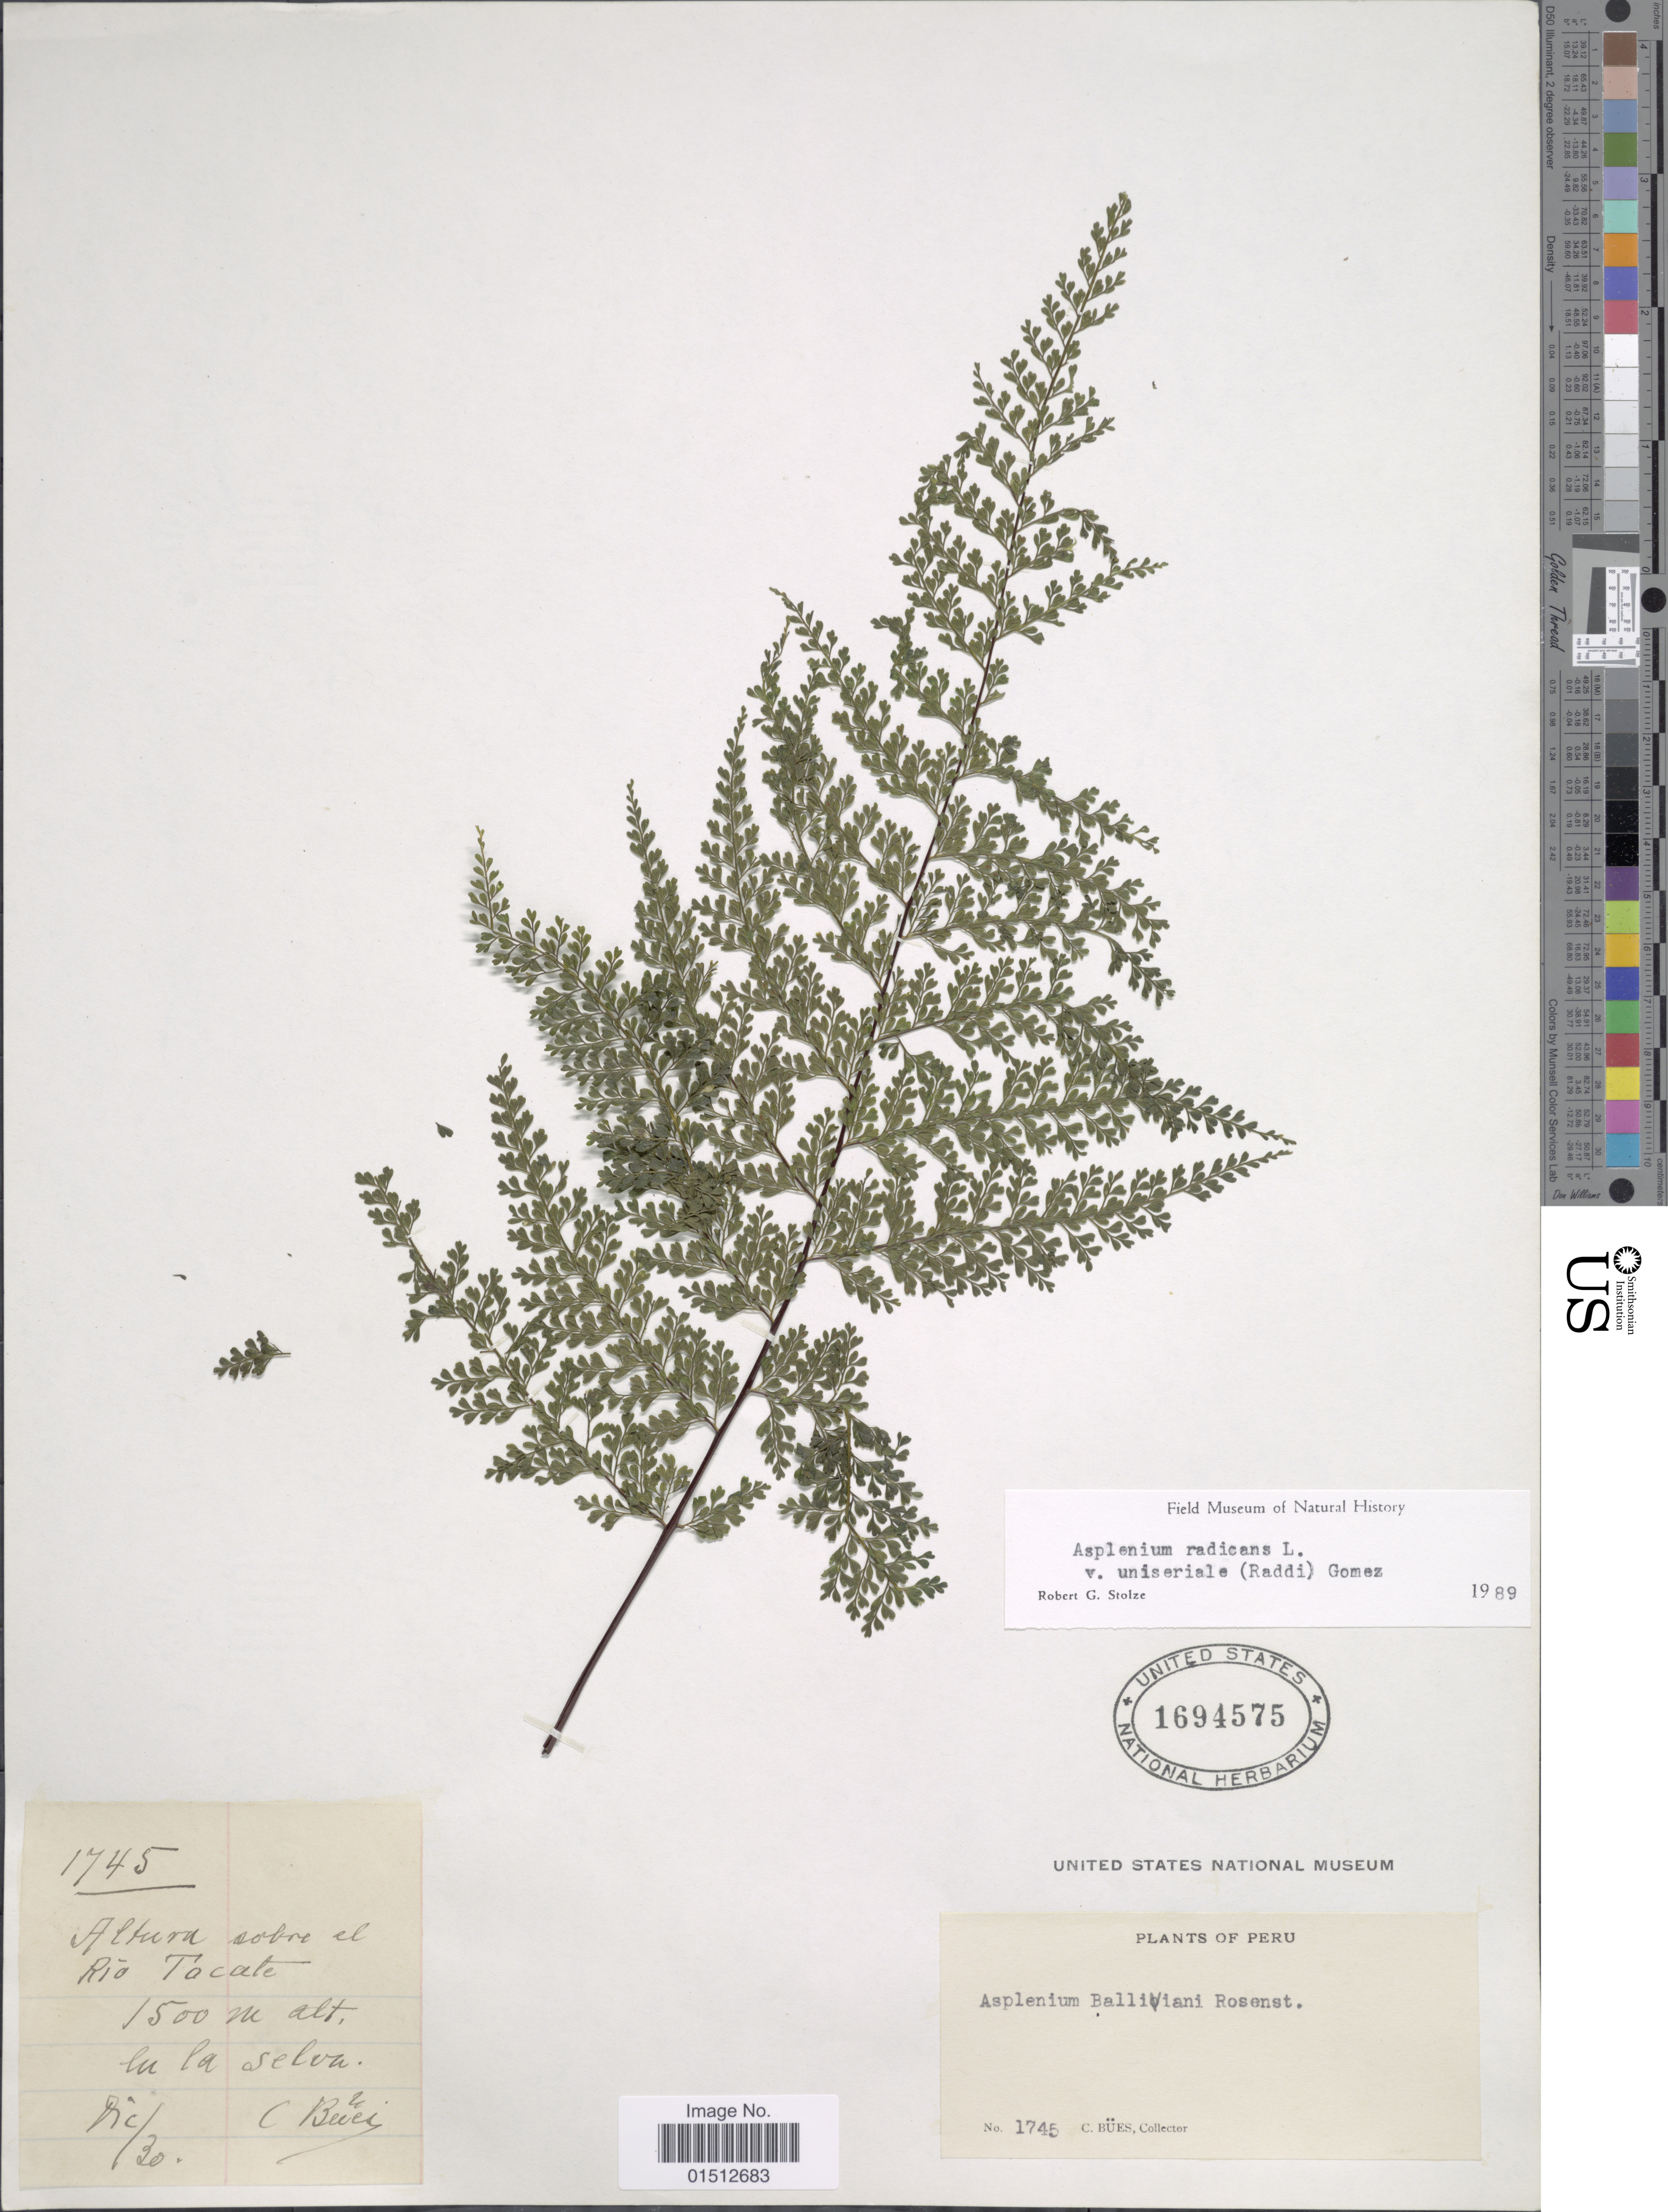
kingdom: Plantae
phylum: Tracheophyta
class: Polypodiopsida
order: Polypodiales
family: Aspleniaceae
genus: Asplenium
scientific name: Asplenium radicans var. uniserale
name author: (Raddi) L.D. Gómez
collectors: C. Bues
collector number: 1745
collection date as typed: Transcribed d/m/y: /12/30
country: Peru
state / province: Cusco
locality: Altura sobre el Rio Tocate. la la selva,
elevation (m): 1500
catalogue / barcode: US 1694575